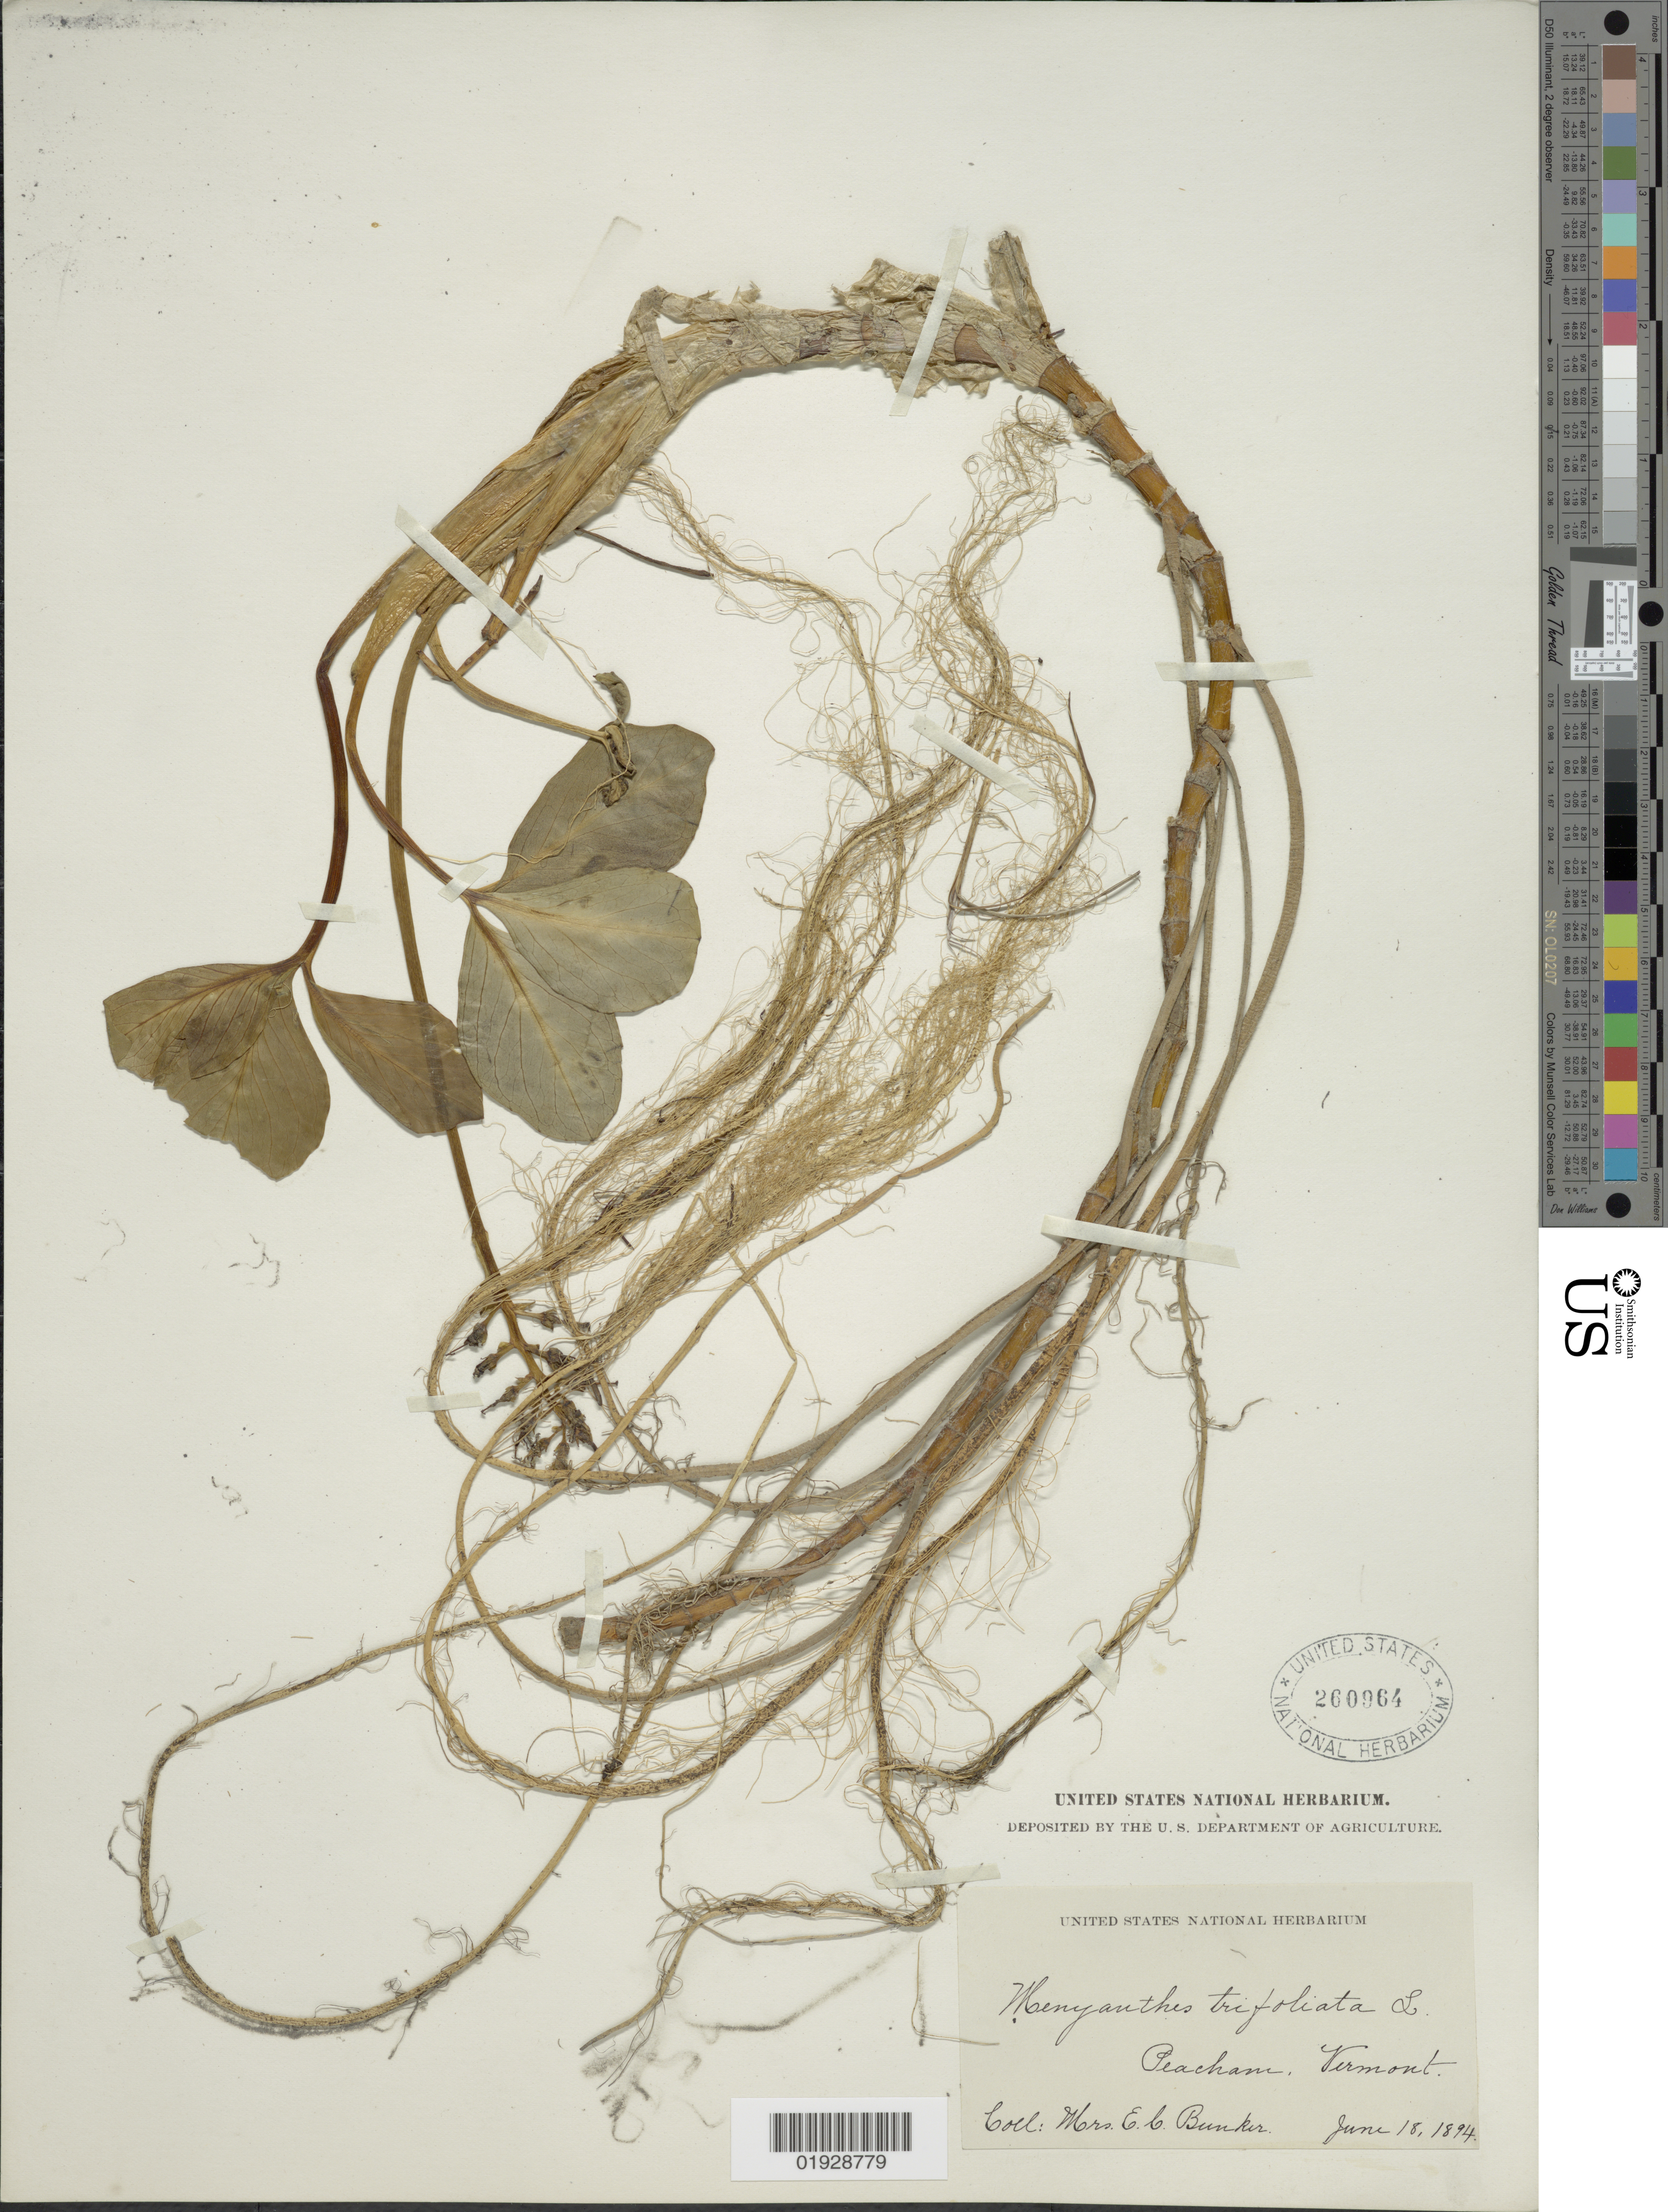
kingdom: Plantae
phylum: Tracheophyta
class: Magnoliopsida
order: Asterales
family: Menyanthaceae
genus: Menyanthes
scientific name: Menyanthes trifoliata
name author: L.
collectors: E. Bunker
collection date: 1894-06-18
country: United States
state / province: Vermont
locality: Peacham.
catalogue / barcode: US 260964